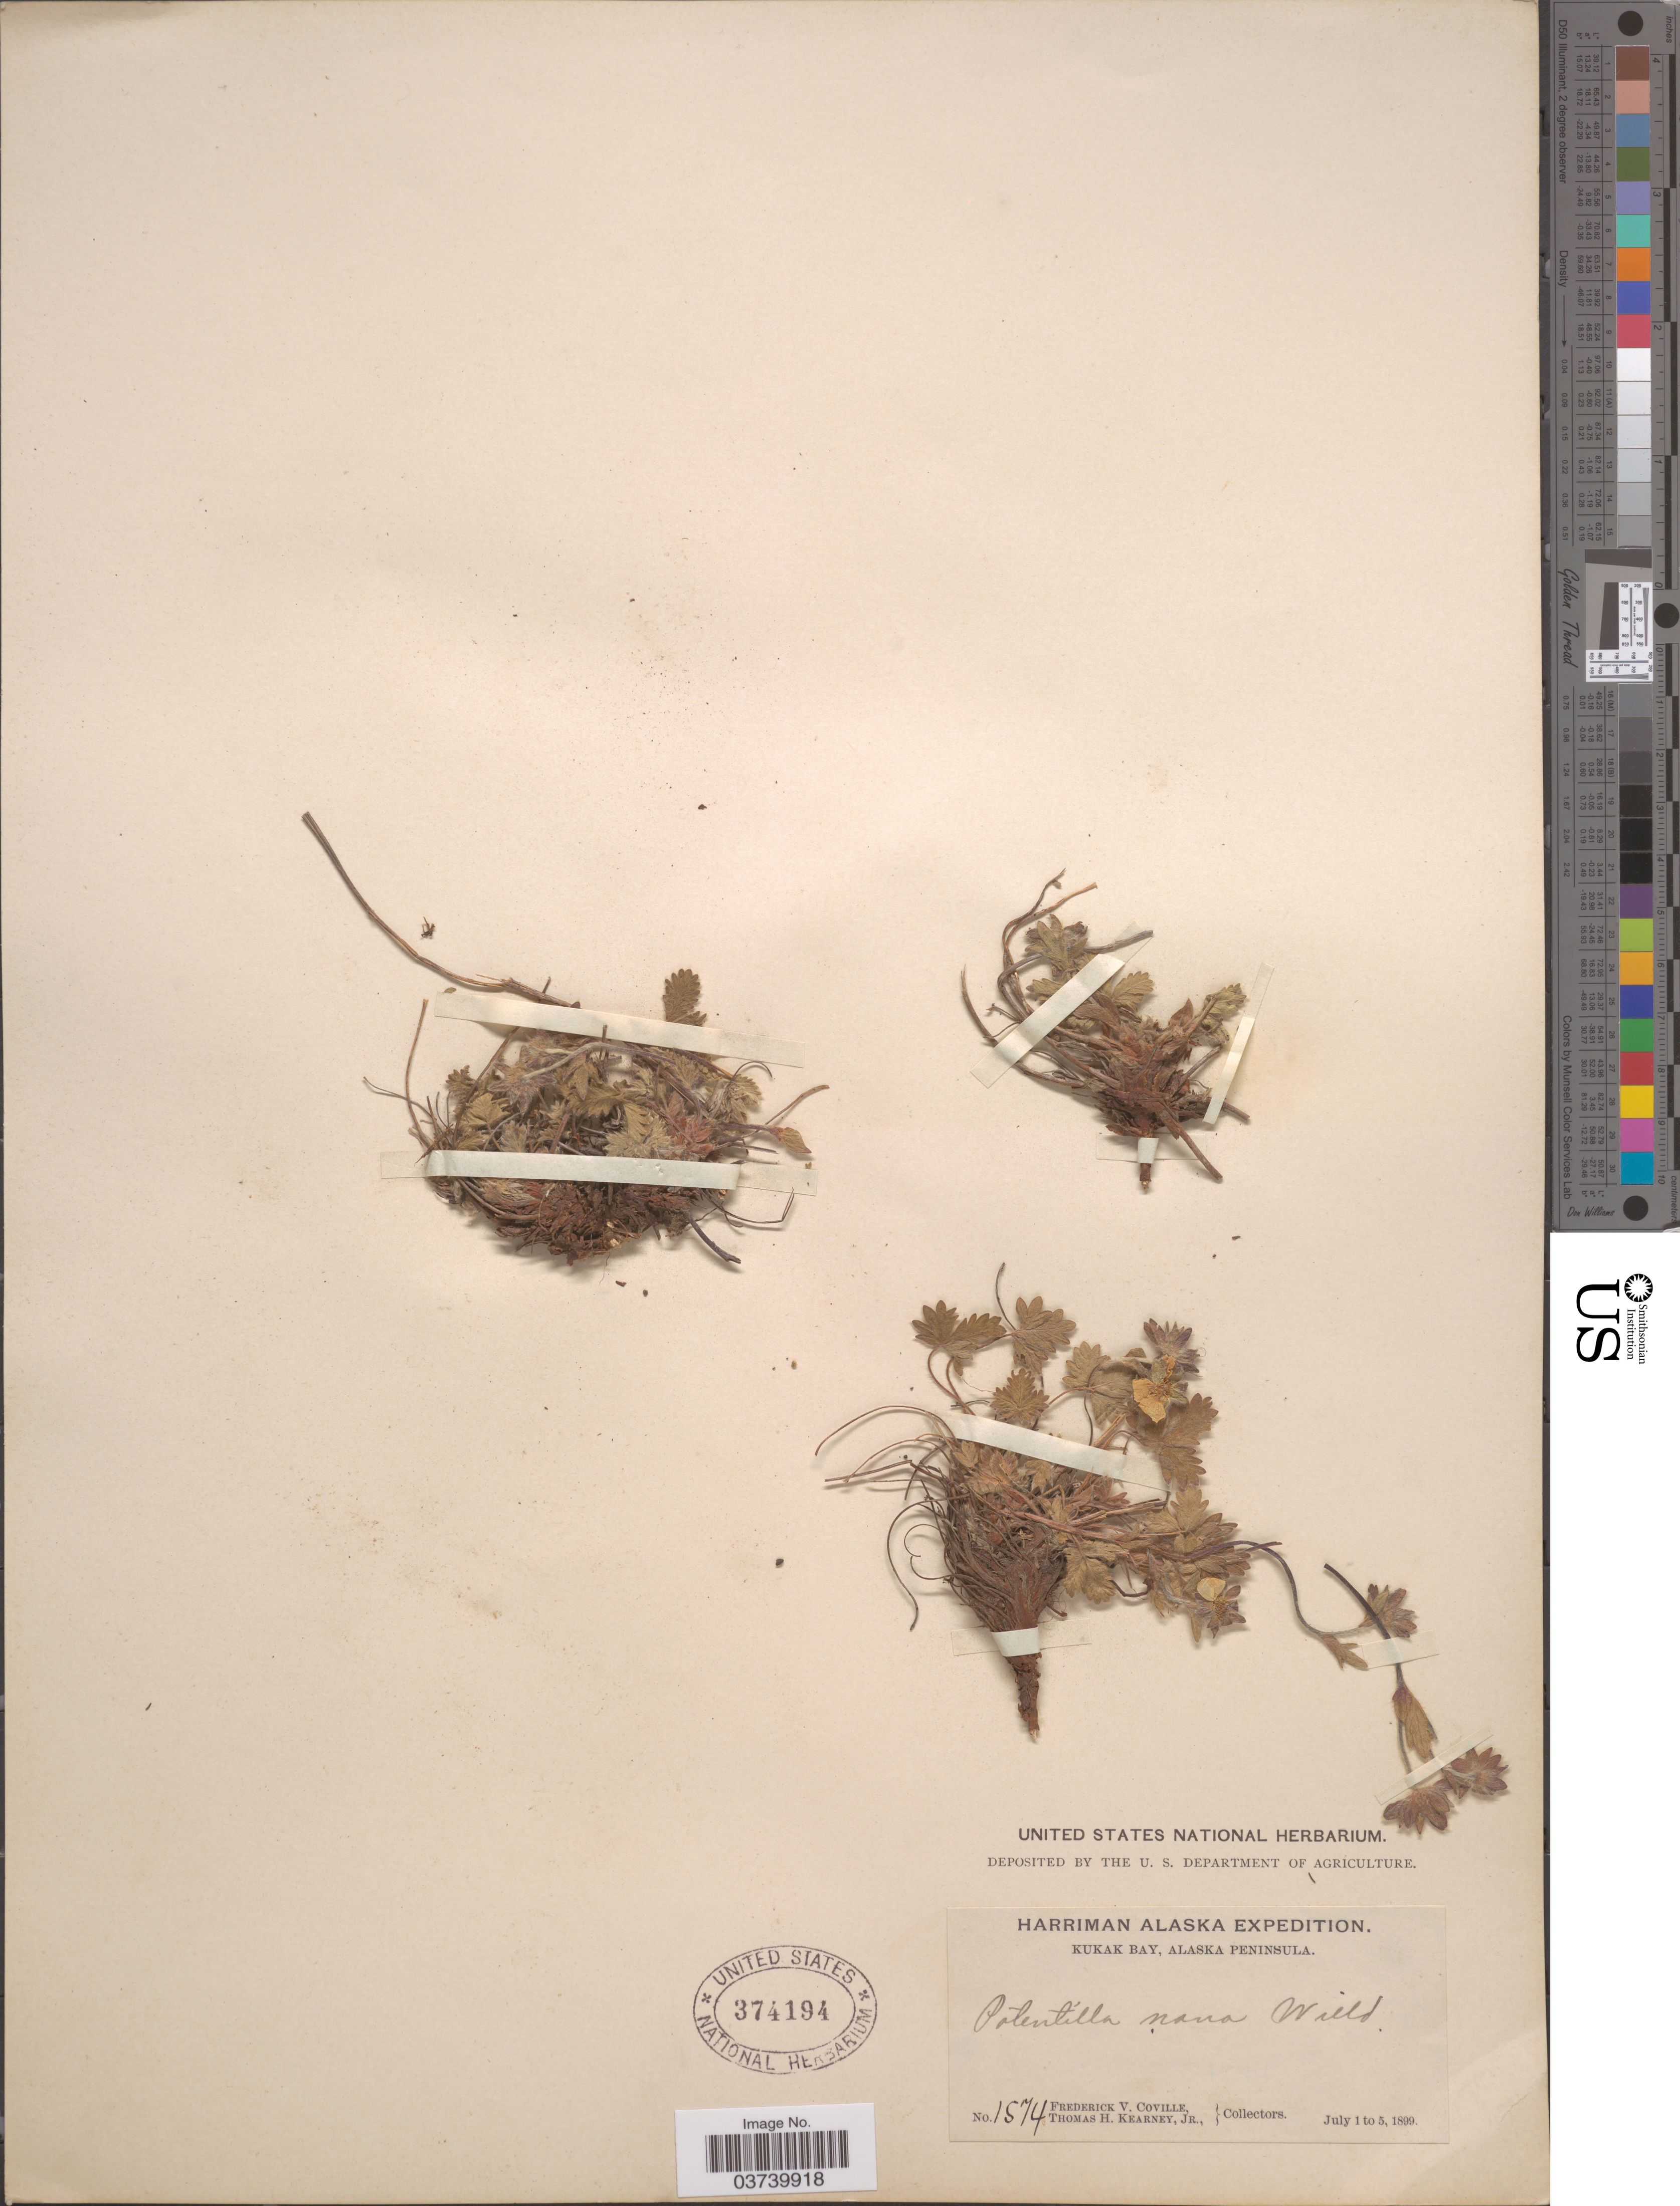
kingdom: Plantae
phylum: Tracheophyta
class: Magnoliopsida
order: Rosales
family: Rosaceae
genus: Potentilla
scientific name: Potentilla hyparctica subsp. hyparctica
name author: Malte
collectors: F. V. Coville & T. H. Kearney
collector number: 1574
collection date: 1899-07-01/1899-07-05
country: United States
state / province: Alaska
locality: Kukak Bay, Alaska Peninsula.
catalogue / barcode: US 374194